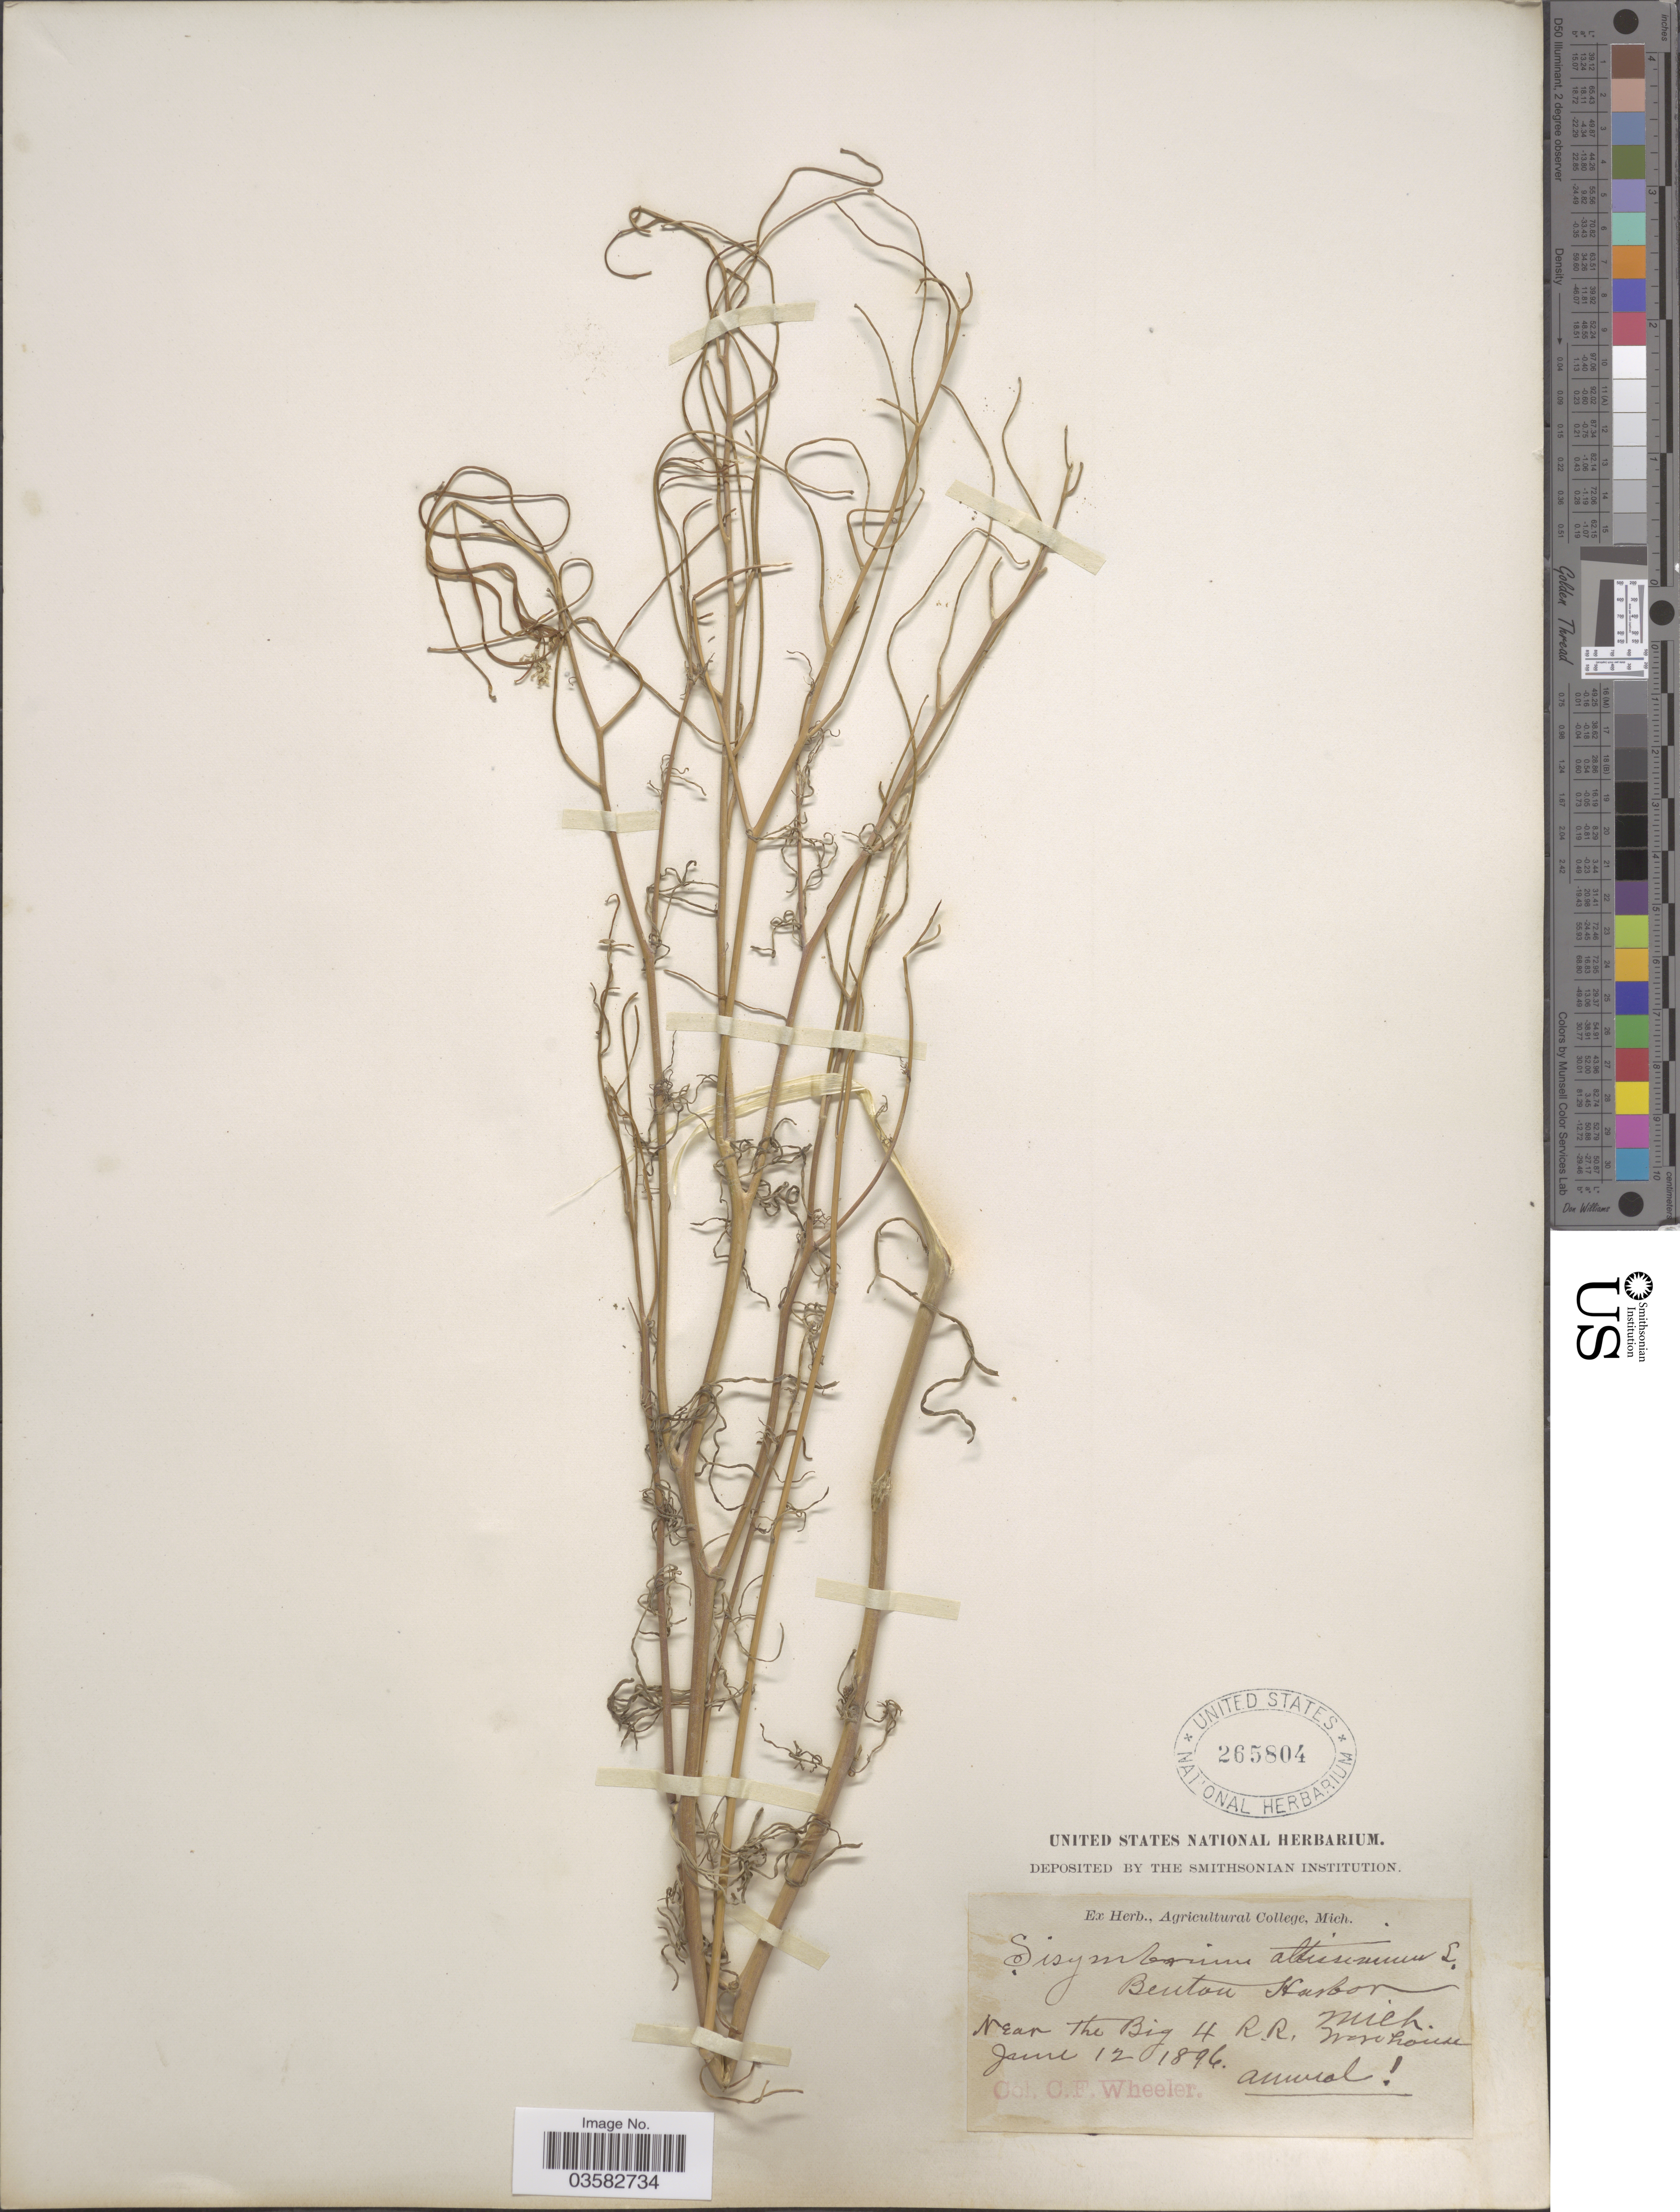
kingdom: Plantae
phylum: Tracheophyta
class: Magnoliopsida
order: Brassicales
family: Brassicaceae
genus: Sisymbrium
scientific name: Sisymbrium altissimum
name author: L.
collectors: C. Wheeler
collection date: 1896-06-12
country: United States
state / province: Michigan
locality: Benton Harbor. Near the Big 4 R.R. ware house.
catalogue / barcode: US 265804